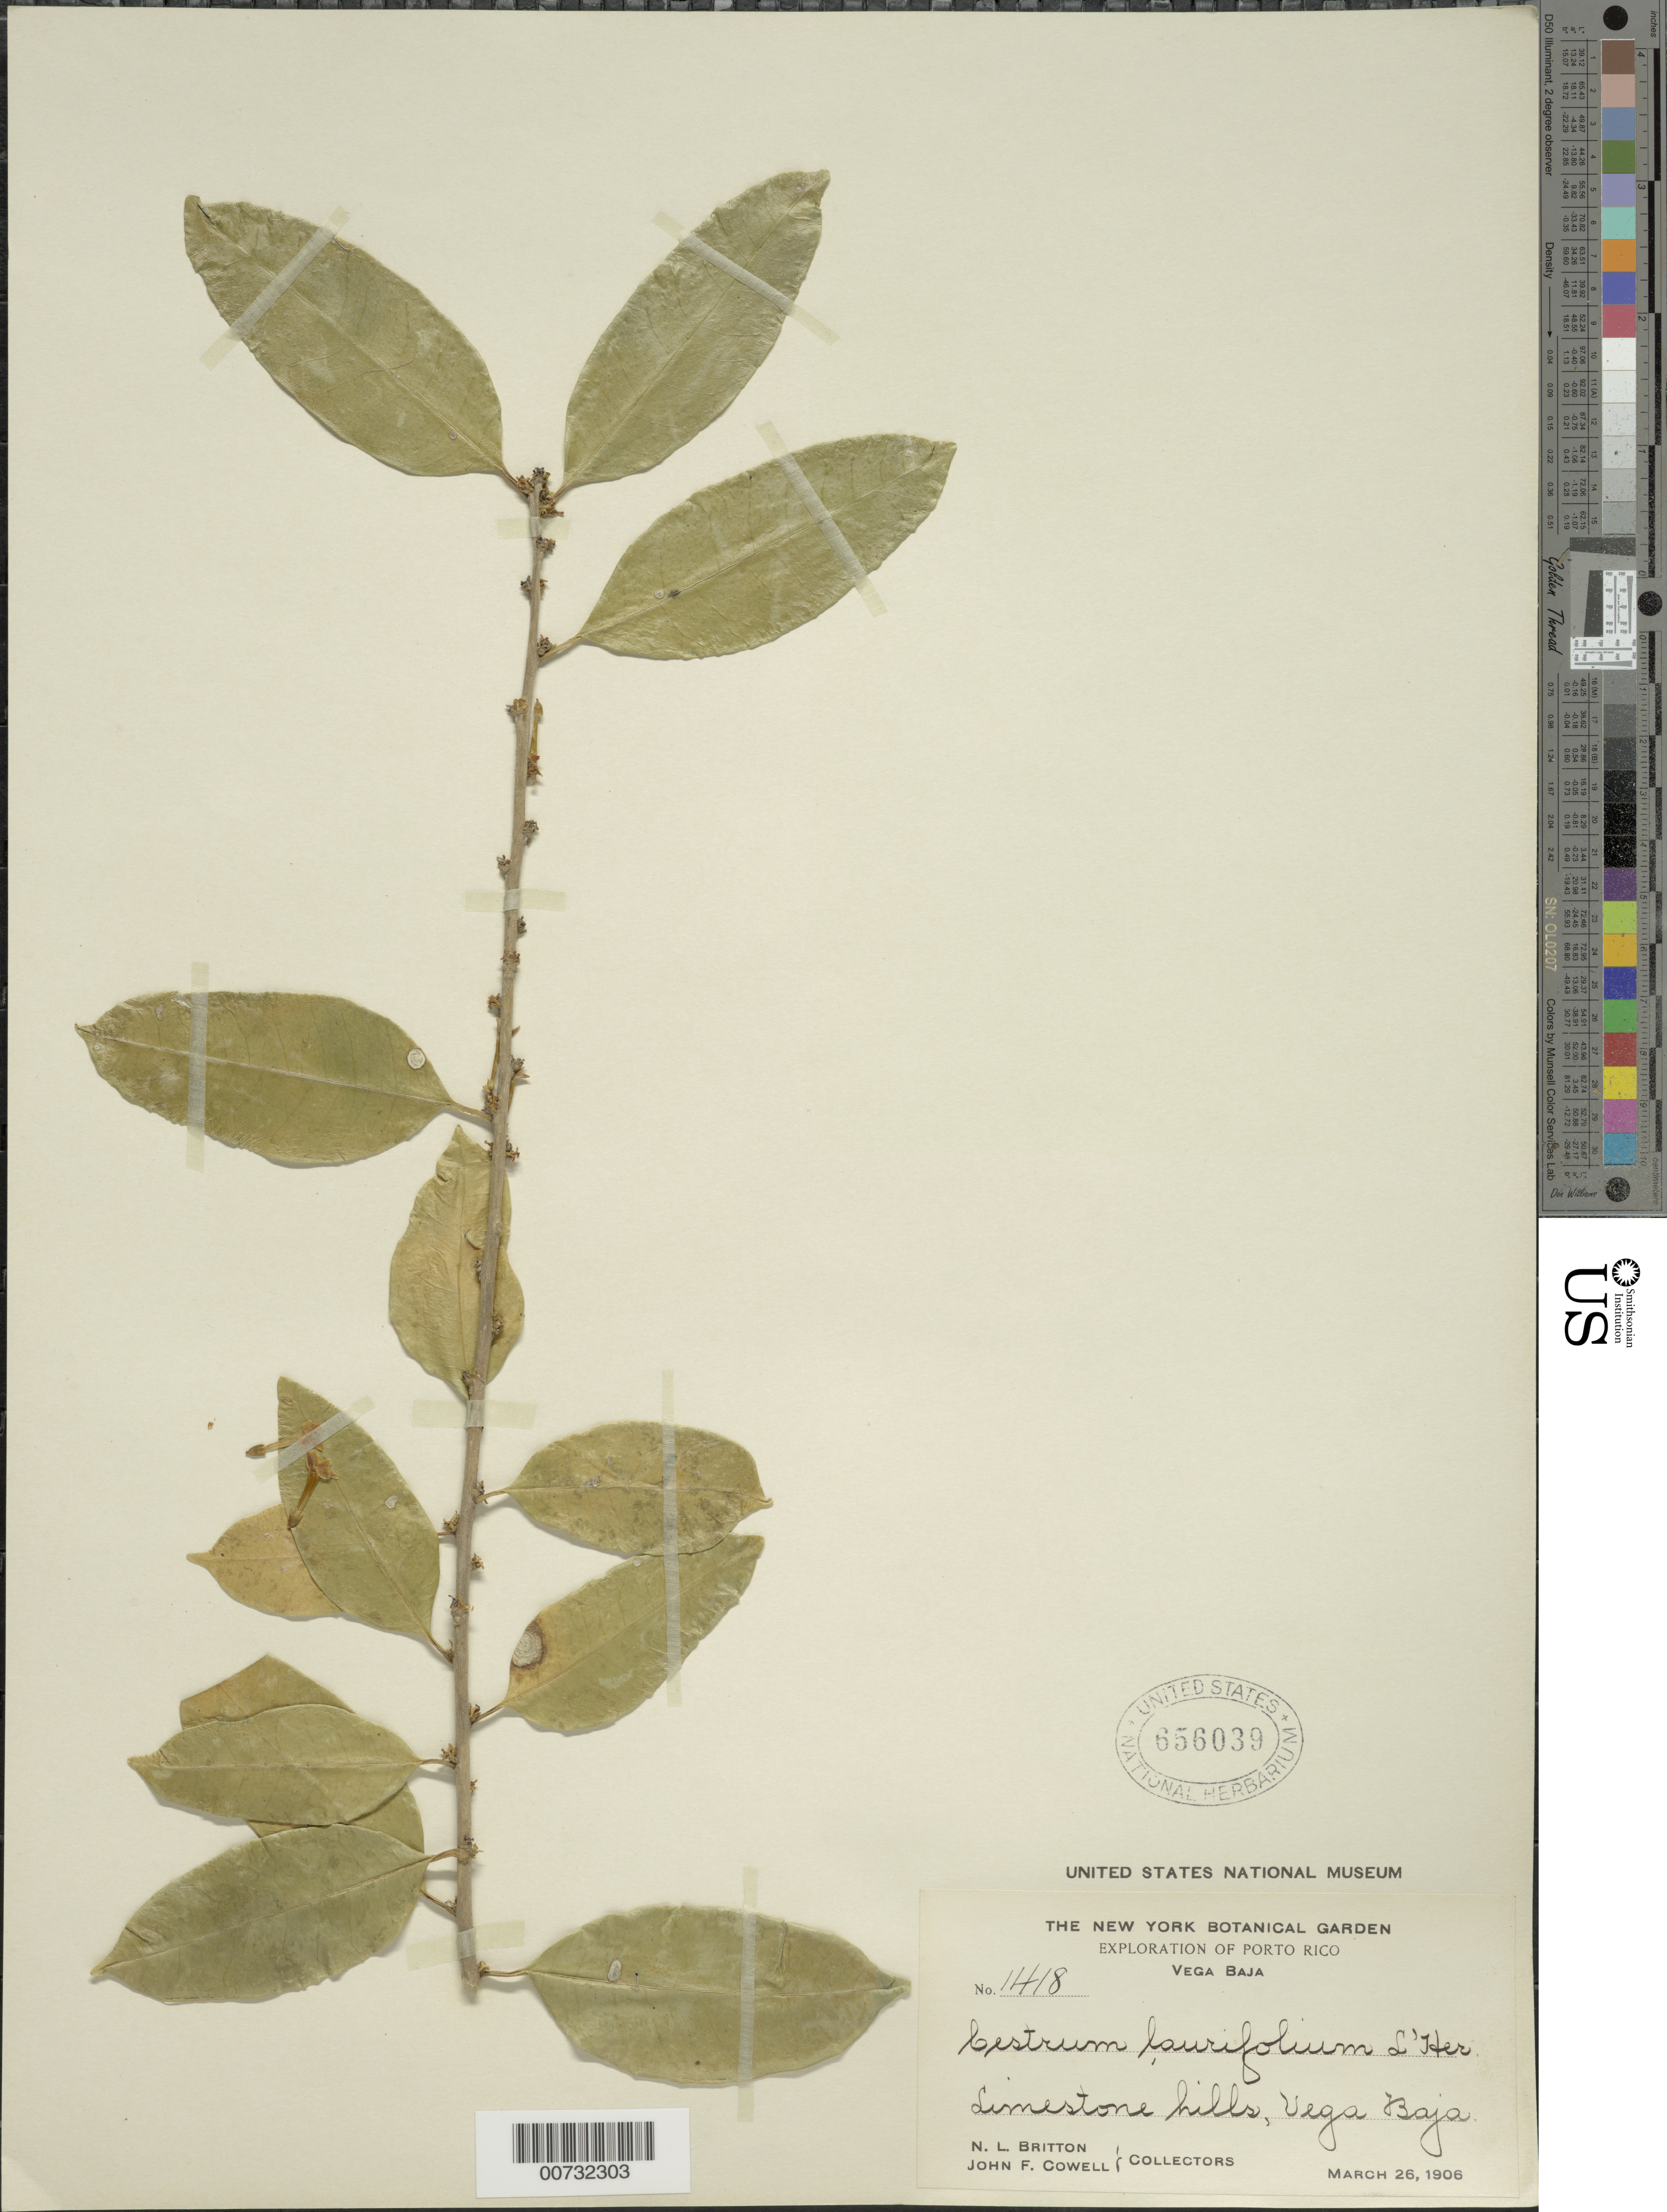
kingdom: Plantae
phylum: Tracheophyta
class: Magnoliopsida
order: Solanales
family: Solanaceae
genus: Cestrum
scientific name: Cestrum laurifolium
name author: L'Hér.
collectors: N. Britton & J. F. Cowell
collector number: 1418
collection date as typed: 26 Mar 1906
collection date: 1906-03-26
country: Puerto Rico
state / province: Vega Baja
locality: Vega Baja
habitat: Limestone hills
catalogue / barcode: US 656039